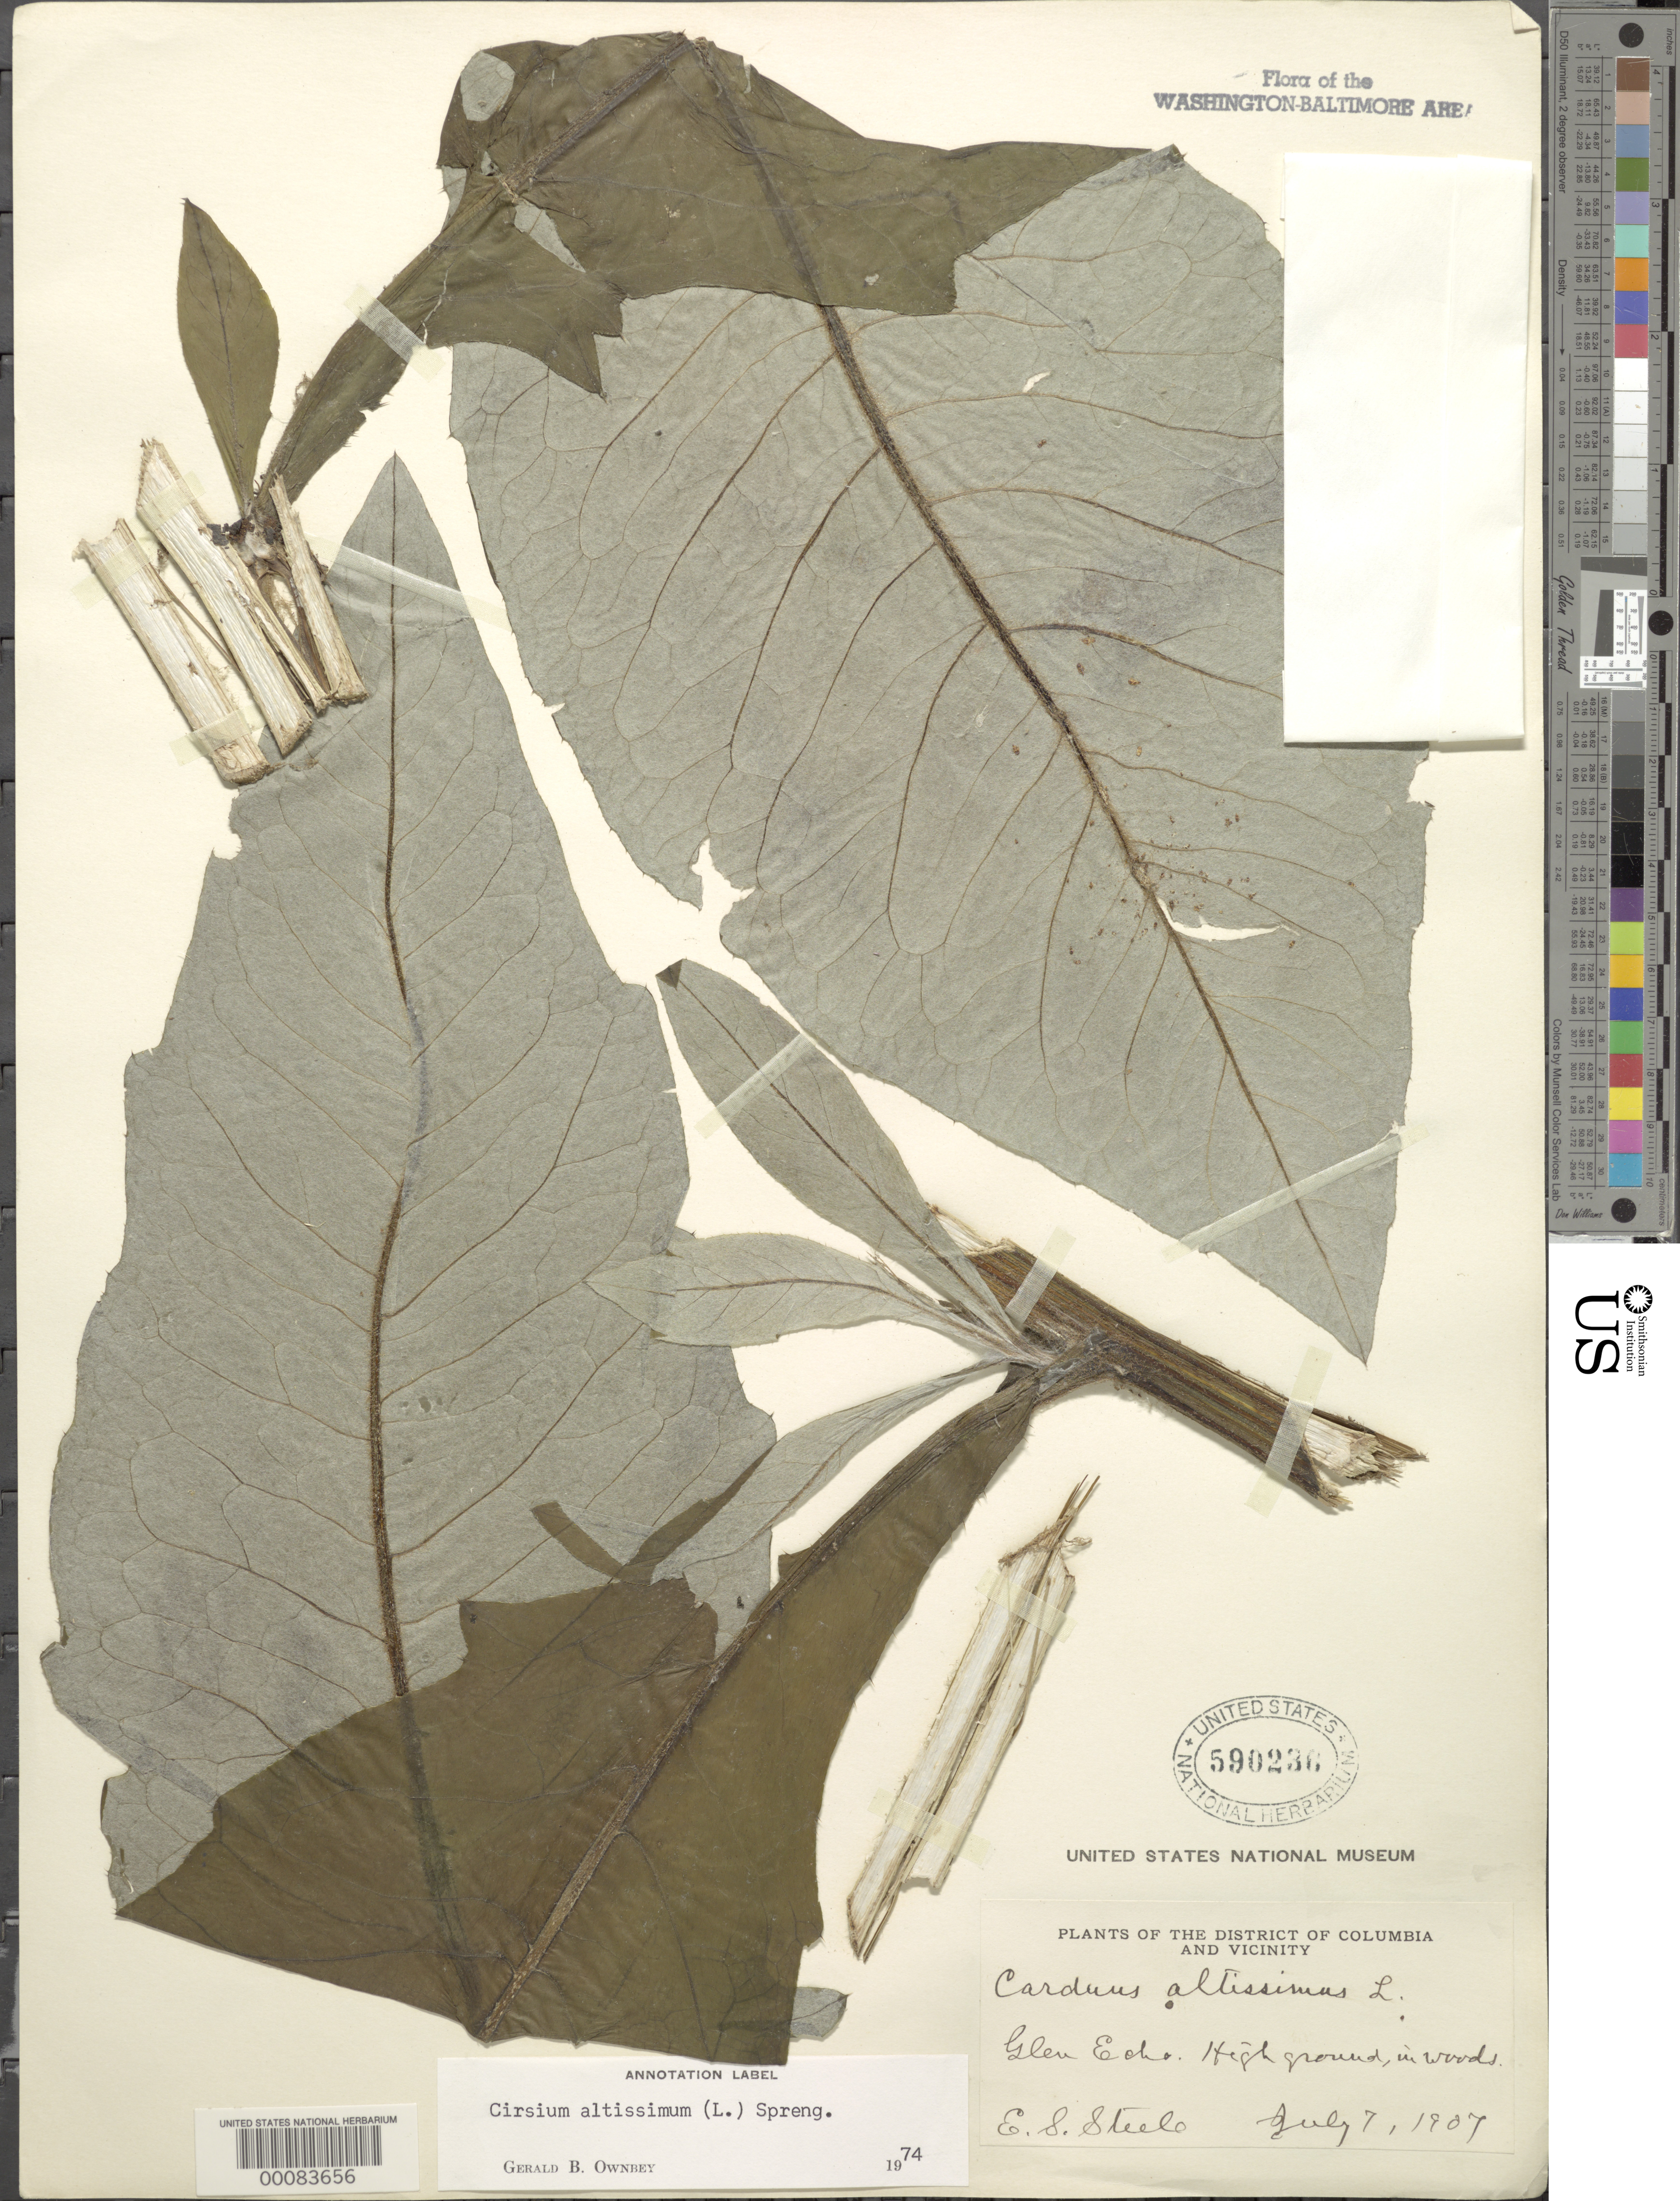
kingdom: Plantae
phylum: Tracheophyta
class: Magnoliopsida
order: Asterales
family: Asteraceae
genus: Cirsium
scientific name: Cirsium altissimum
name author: (L.) Hill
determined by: Ownbey, G. B.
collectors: E. Steele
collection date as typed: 07 Jul 1907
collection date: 1907-07-07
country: United States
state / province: Maryland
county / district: Montgomery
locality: Glen Echo C. & O. Canal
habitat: Woods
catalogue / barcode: US 590236